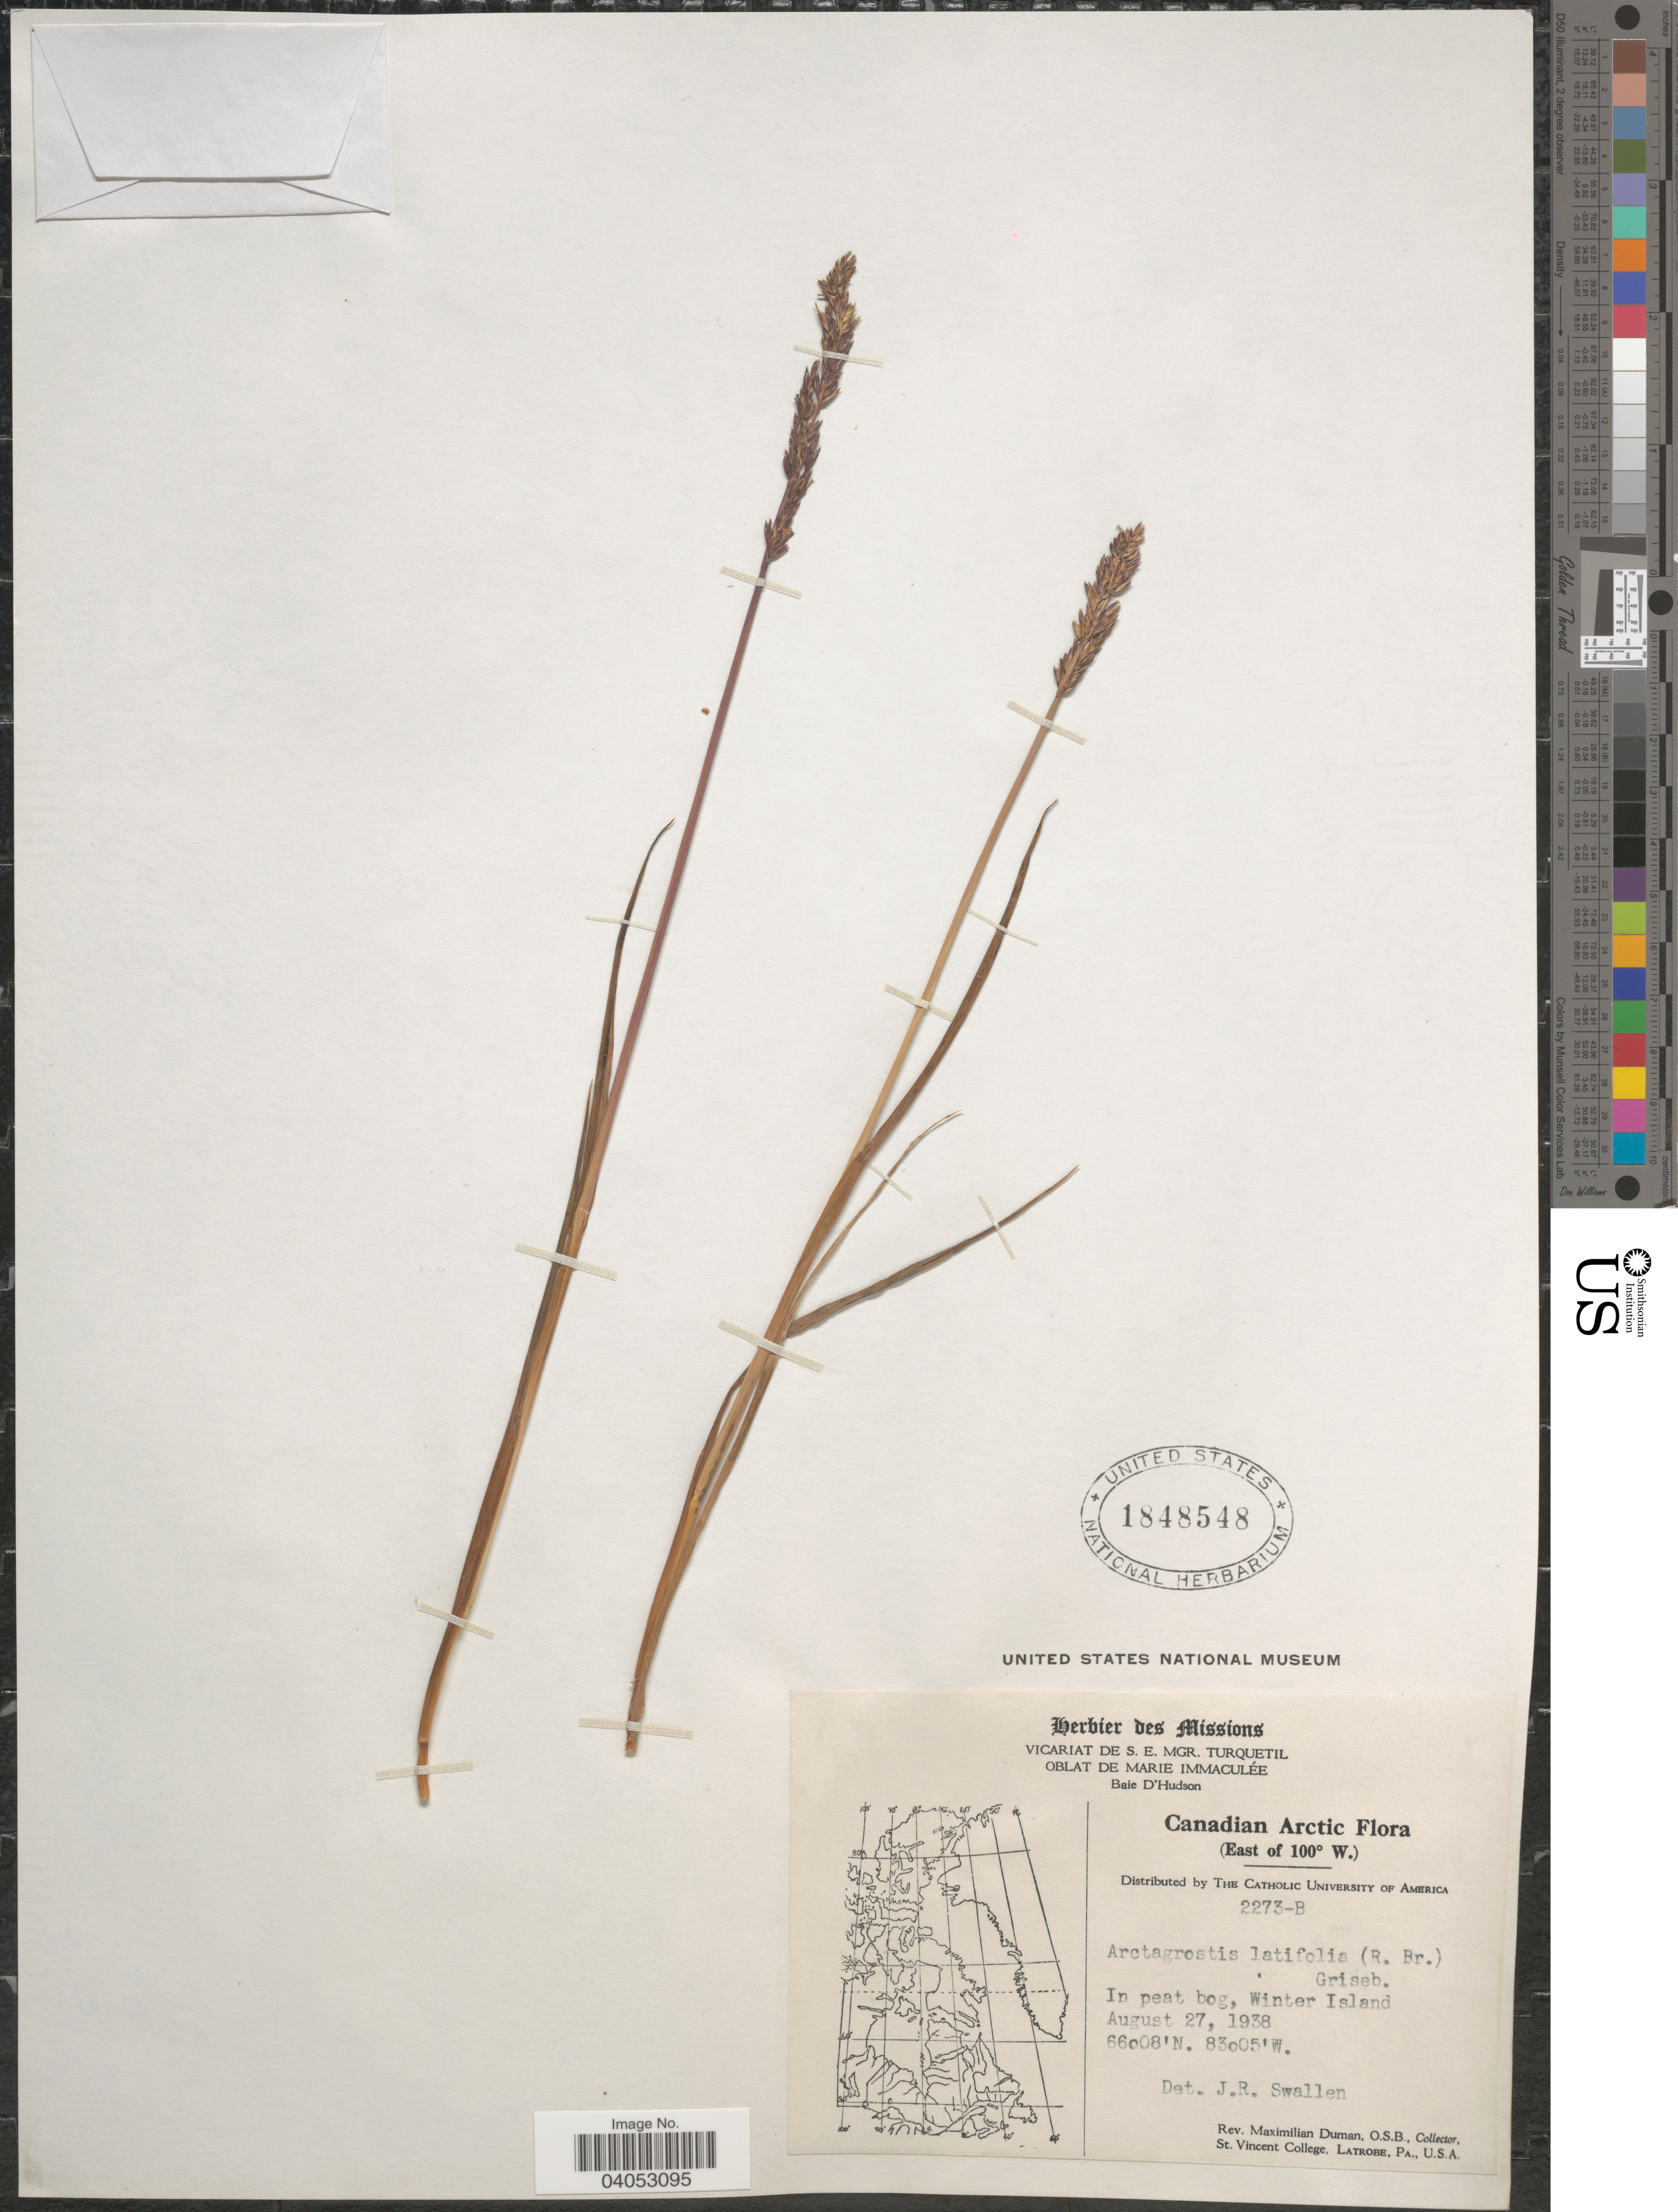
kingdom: Plantae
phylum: Tracheophyta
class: Liliopsida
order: Poales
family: Poaceae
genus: Arctagrostis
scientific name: Arctagrostis latifolia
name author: (R. Br.) Griseb.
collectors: M. Duman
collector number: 2273-B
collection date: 1938-08-27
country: Canada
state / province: Nunavut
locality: Canadian Arctic (East of 100º W.). Winter Island.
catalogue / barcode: US 1848548